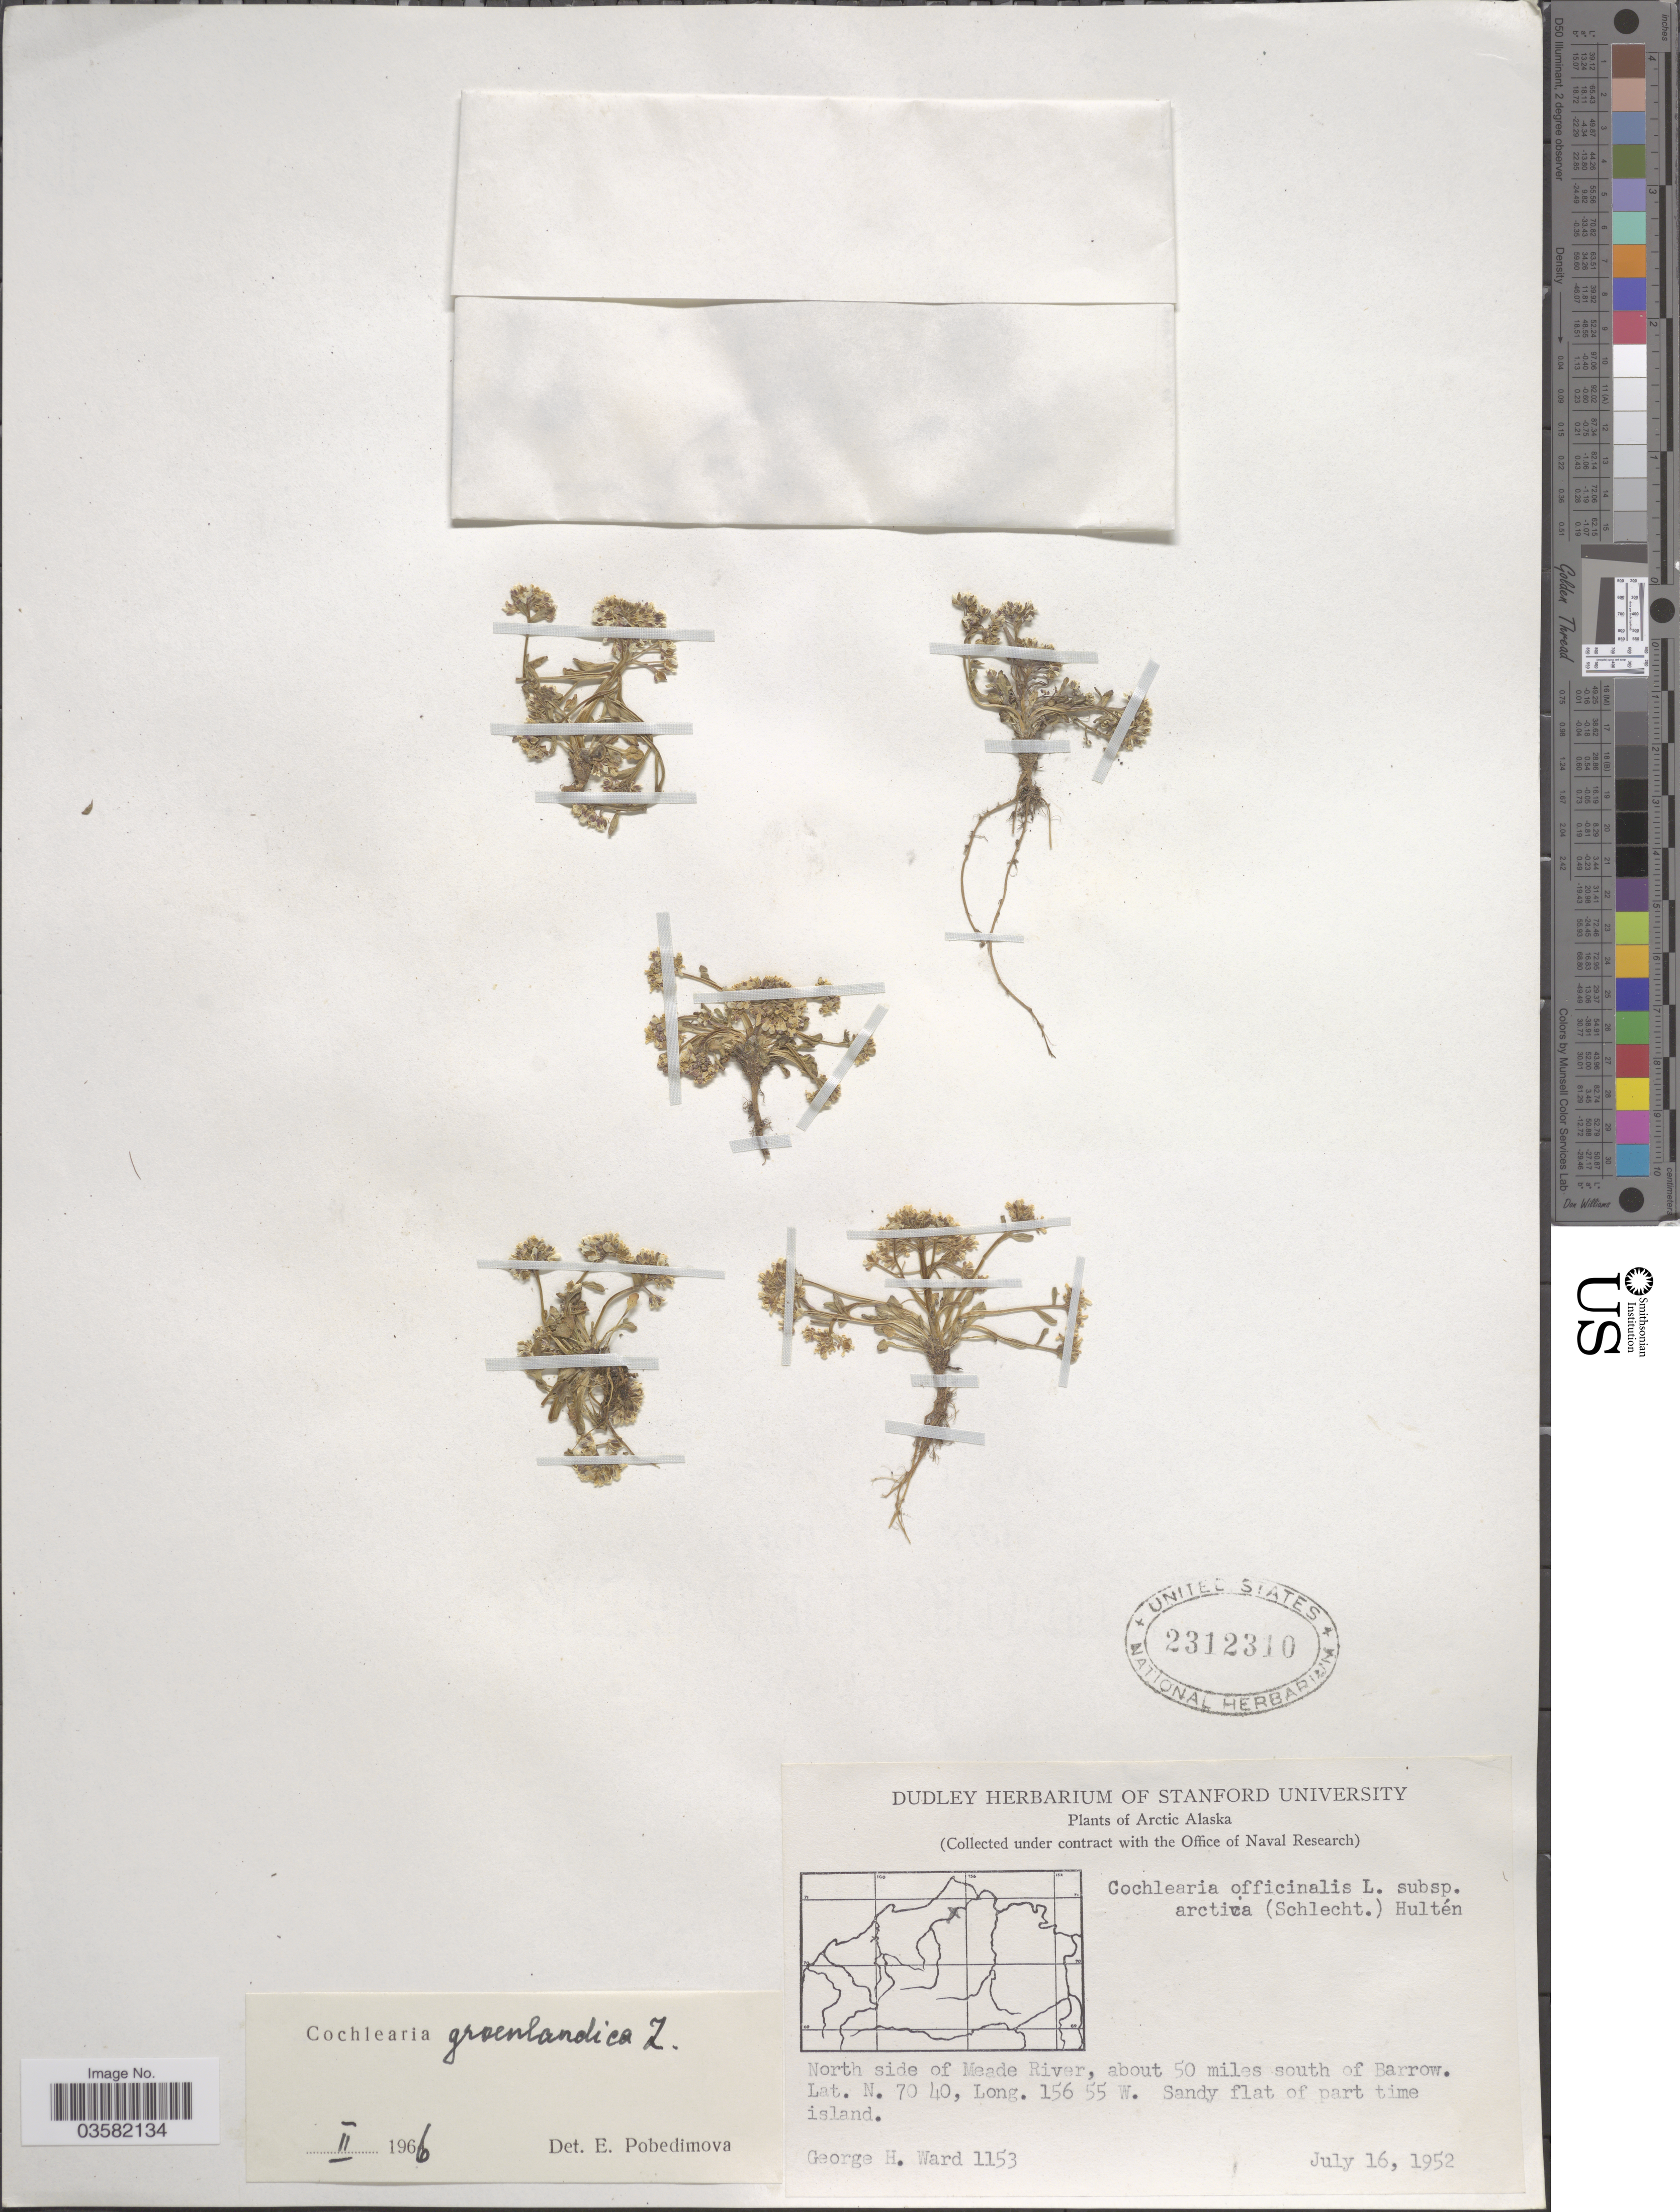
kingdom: Plantae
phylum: Tracheophyta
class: Magnoliopsida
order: Brassicales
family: Brassicaceae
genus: Cochlearia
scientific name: Cochlearia groenlandica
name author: L.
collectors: G. H. Ward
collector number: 1153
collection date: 1952-07-16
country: United States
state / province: Alaska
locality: Arctic Alaska. North side of Meade River, about 50 miles south of Barrow.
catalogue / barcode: US 2312310